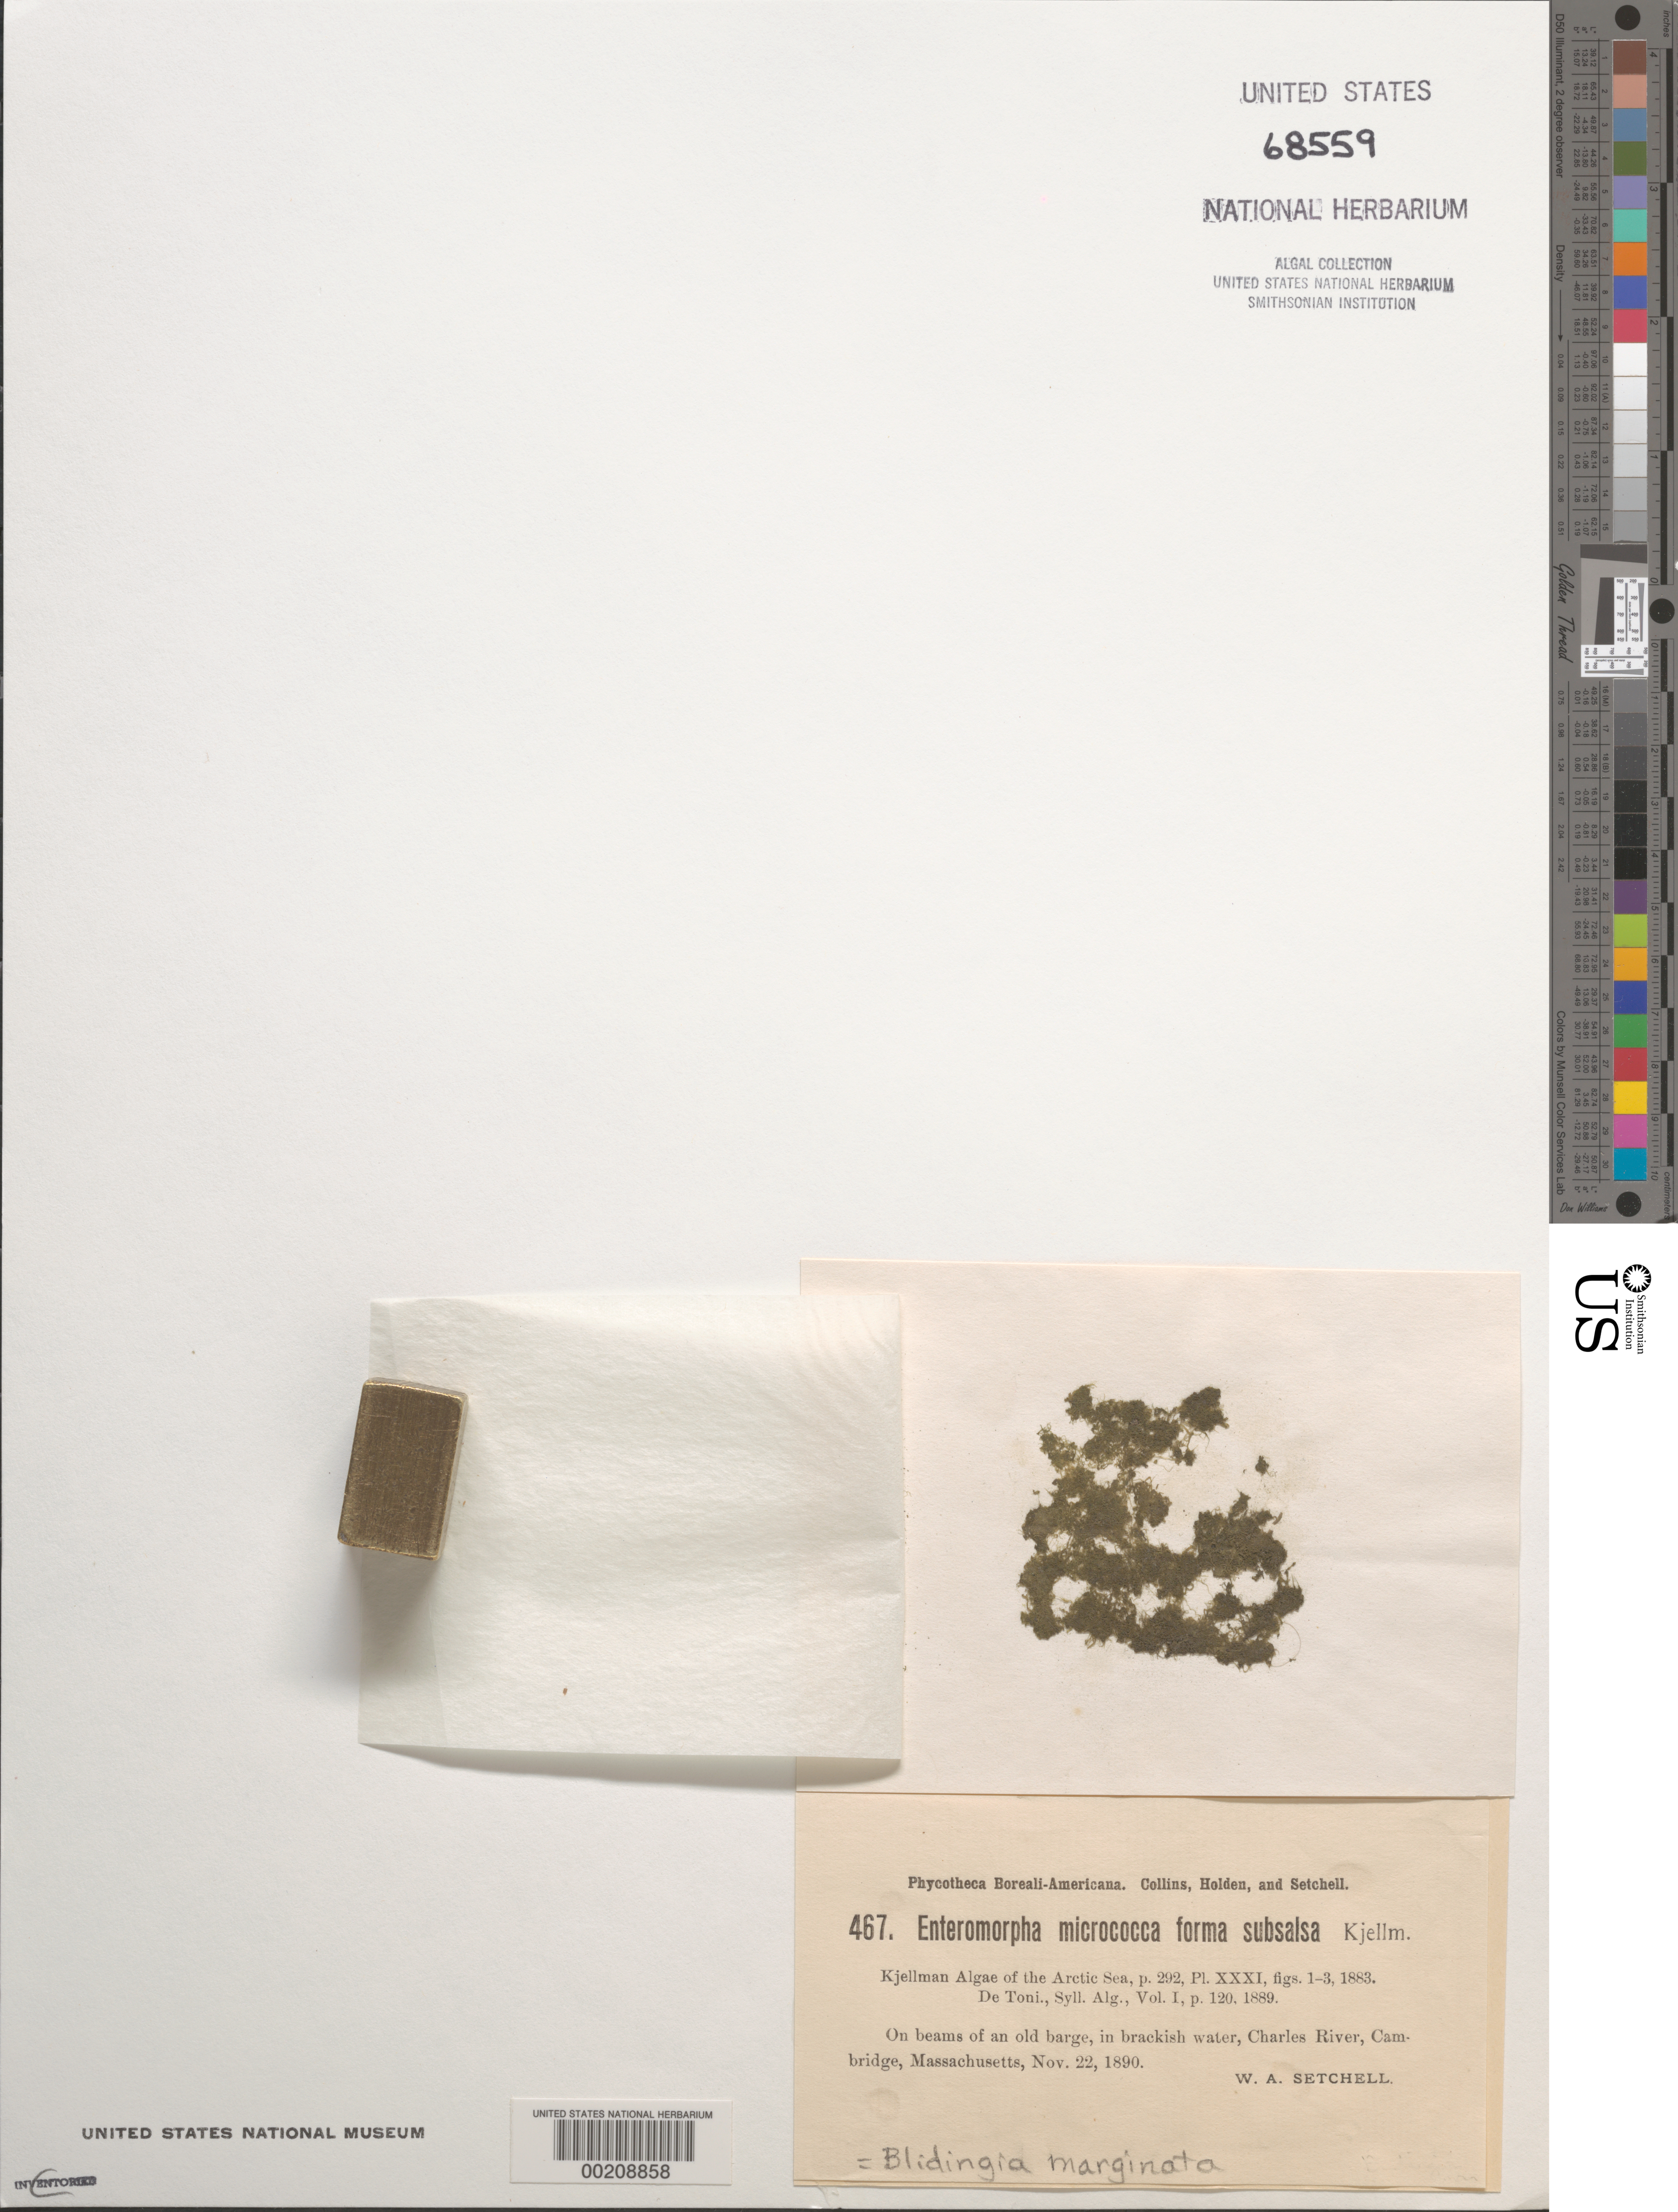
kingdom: Plantae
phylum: Chlorophyta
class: Ulvophyceae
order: Ulvales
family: Kornmanniaceae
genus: Blidingia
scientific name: Blidingia marginata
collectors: W. Setchell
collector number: PB-A 467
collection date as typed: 22 Nov 1890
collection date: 1890-11-22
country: United States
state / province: Massachusetts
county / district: Middlesex County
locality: Cambridge, Charles River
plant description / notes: Collins, Holden & Setchell, Phycotheca Boreali-Americana, as Enteromorpha micrococca f. subsalsa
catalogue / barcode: US 68559